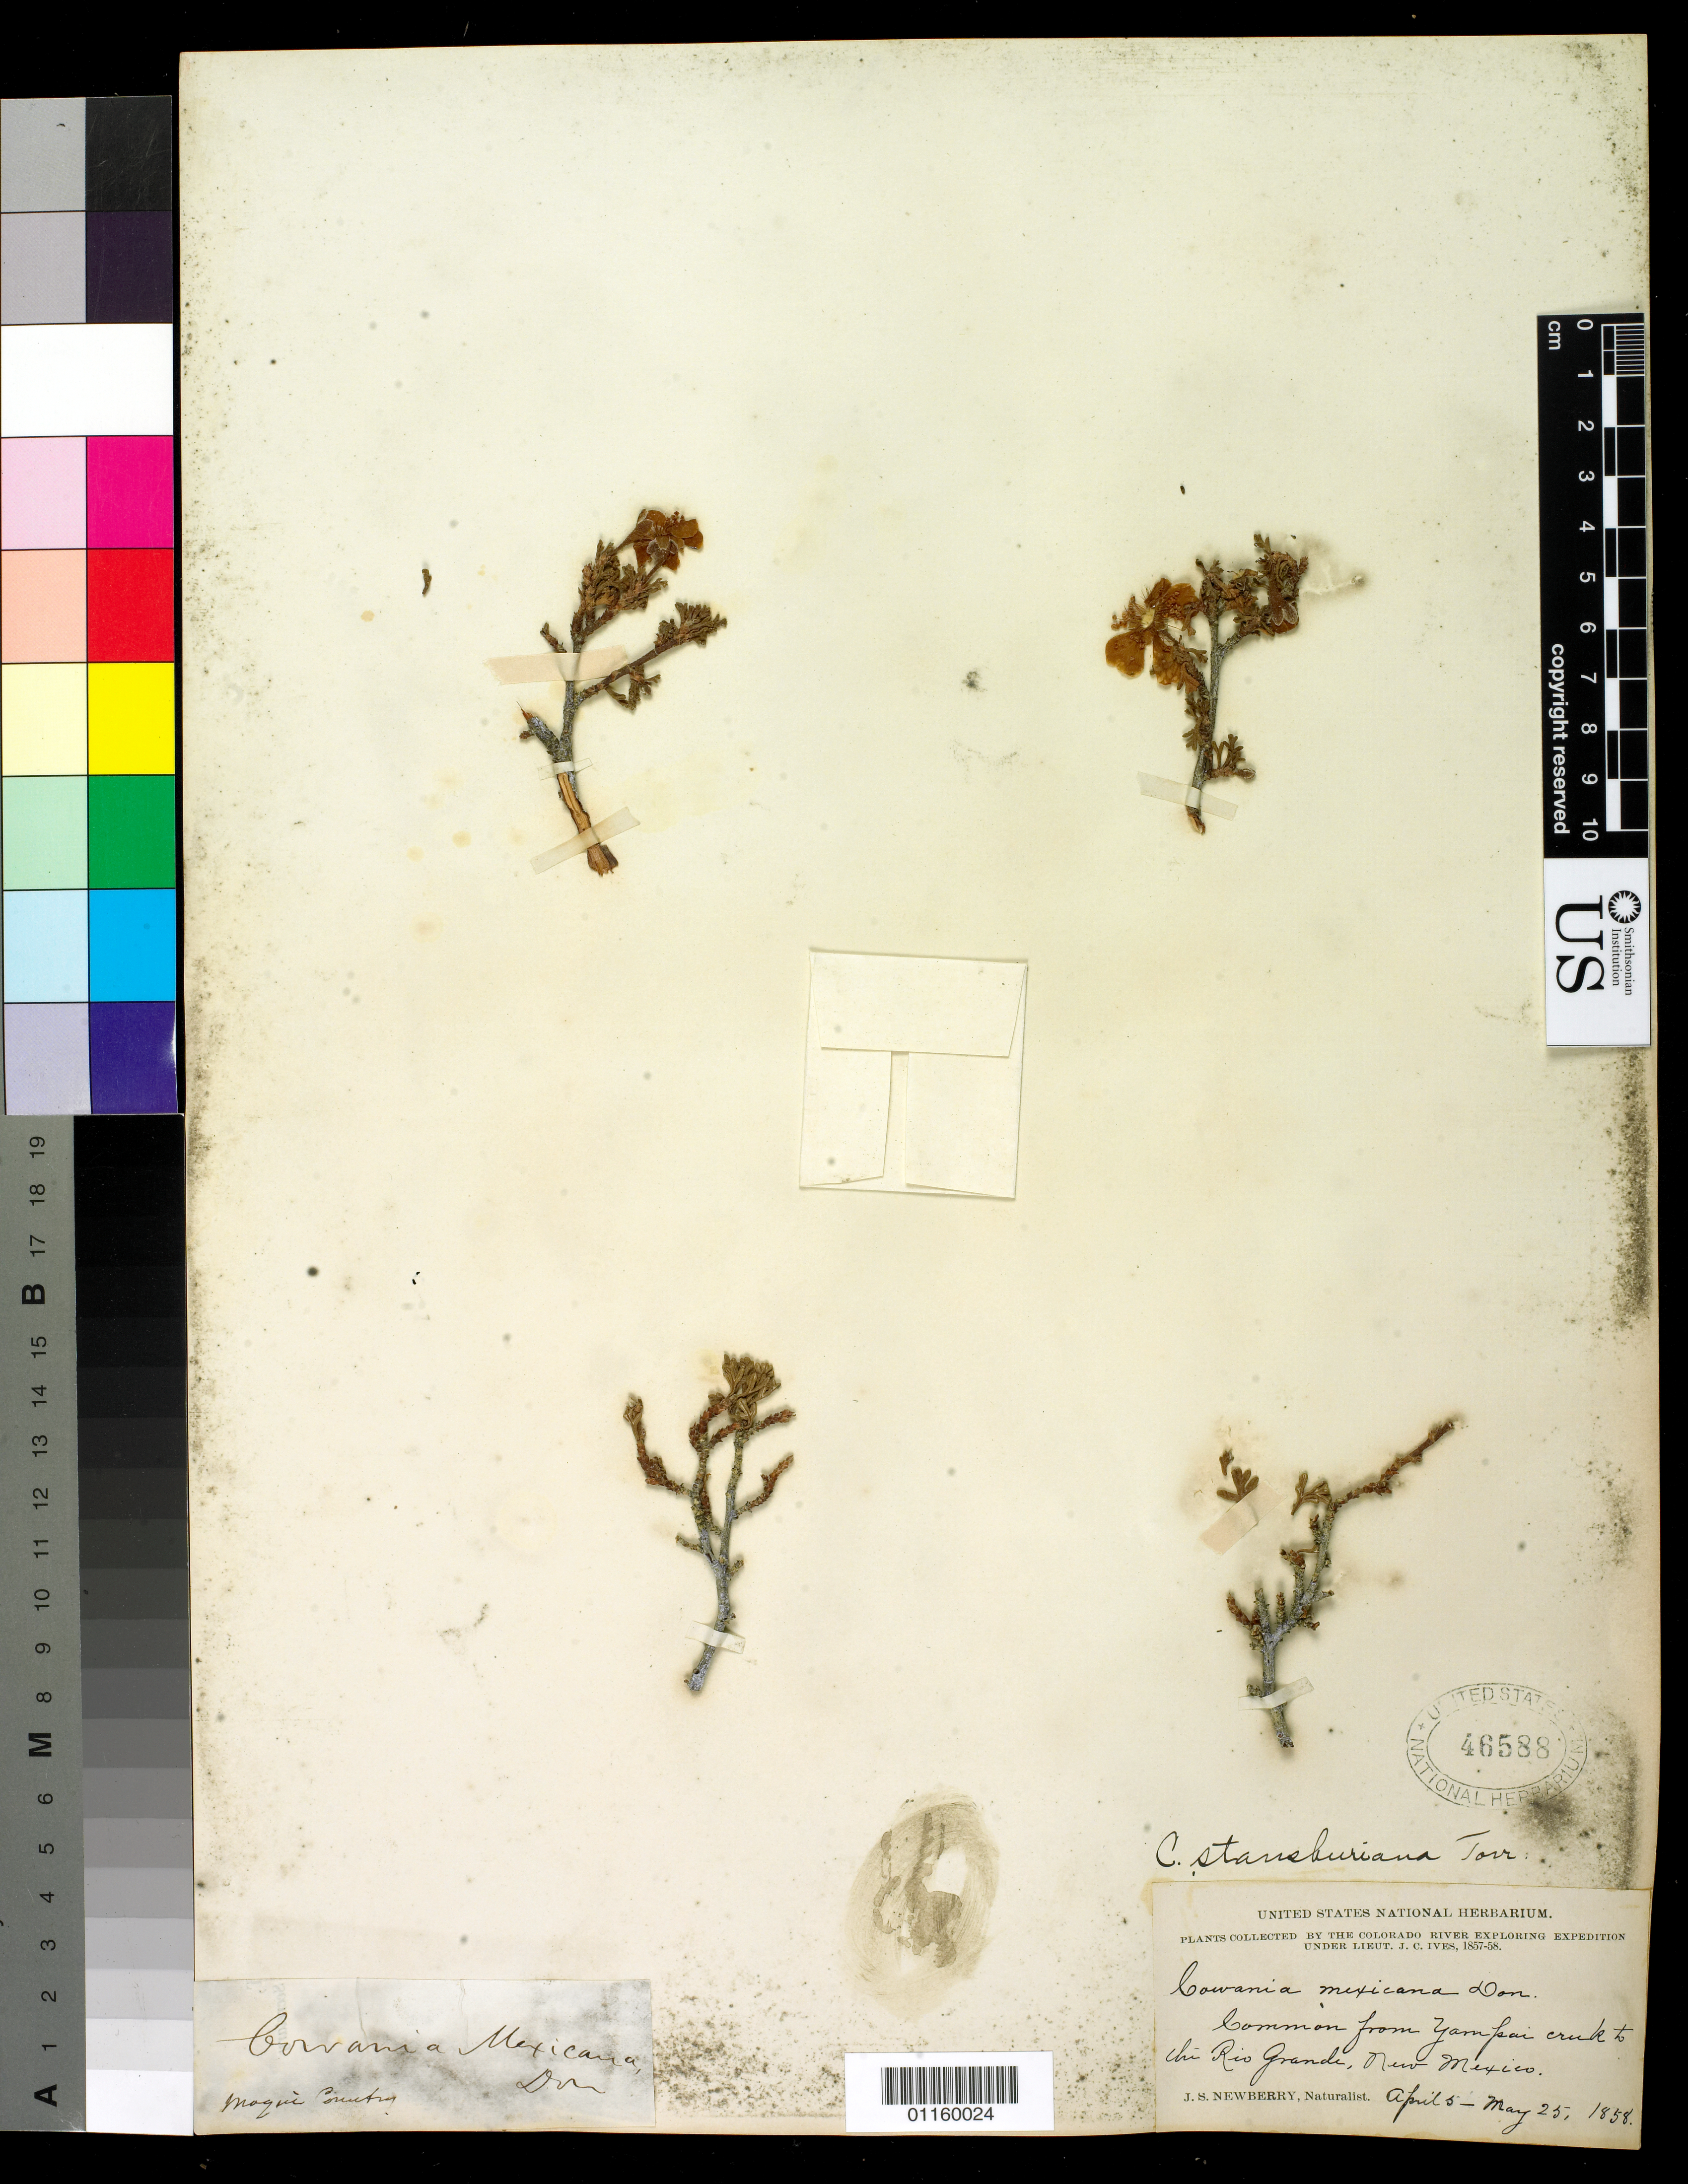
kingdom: Plantae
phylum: Tracheophyta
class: Magnoliopsida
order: Rosales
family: Rosaceae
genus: Purshia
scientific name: Purshia stansburyana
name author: (Torr.) Henrickson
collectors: J. S. Newberry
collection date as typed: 25 Apr 1858 to 25 May 1858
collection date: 1858-04-25/1858-05-25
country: United States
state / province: New Mexico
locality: Common from Yampoi Creek to the Rio Grande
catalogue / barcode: US 46588